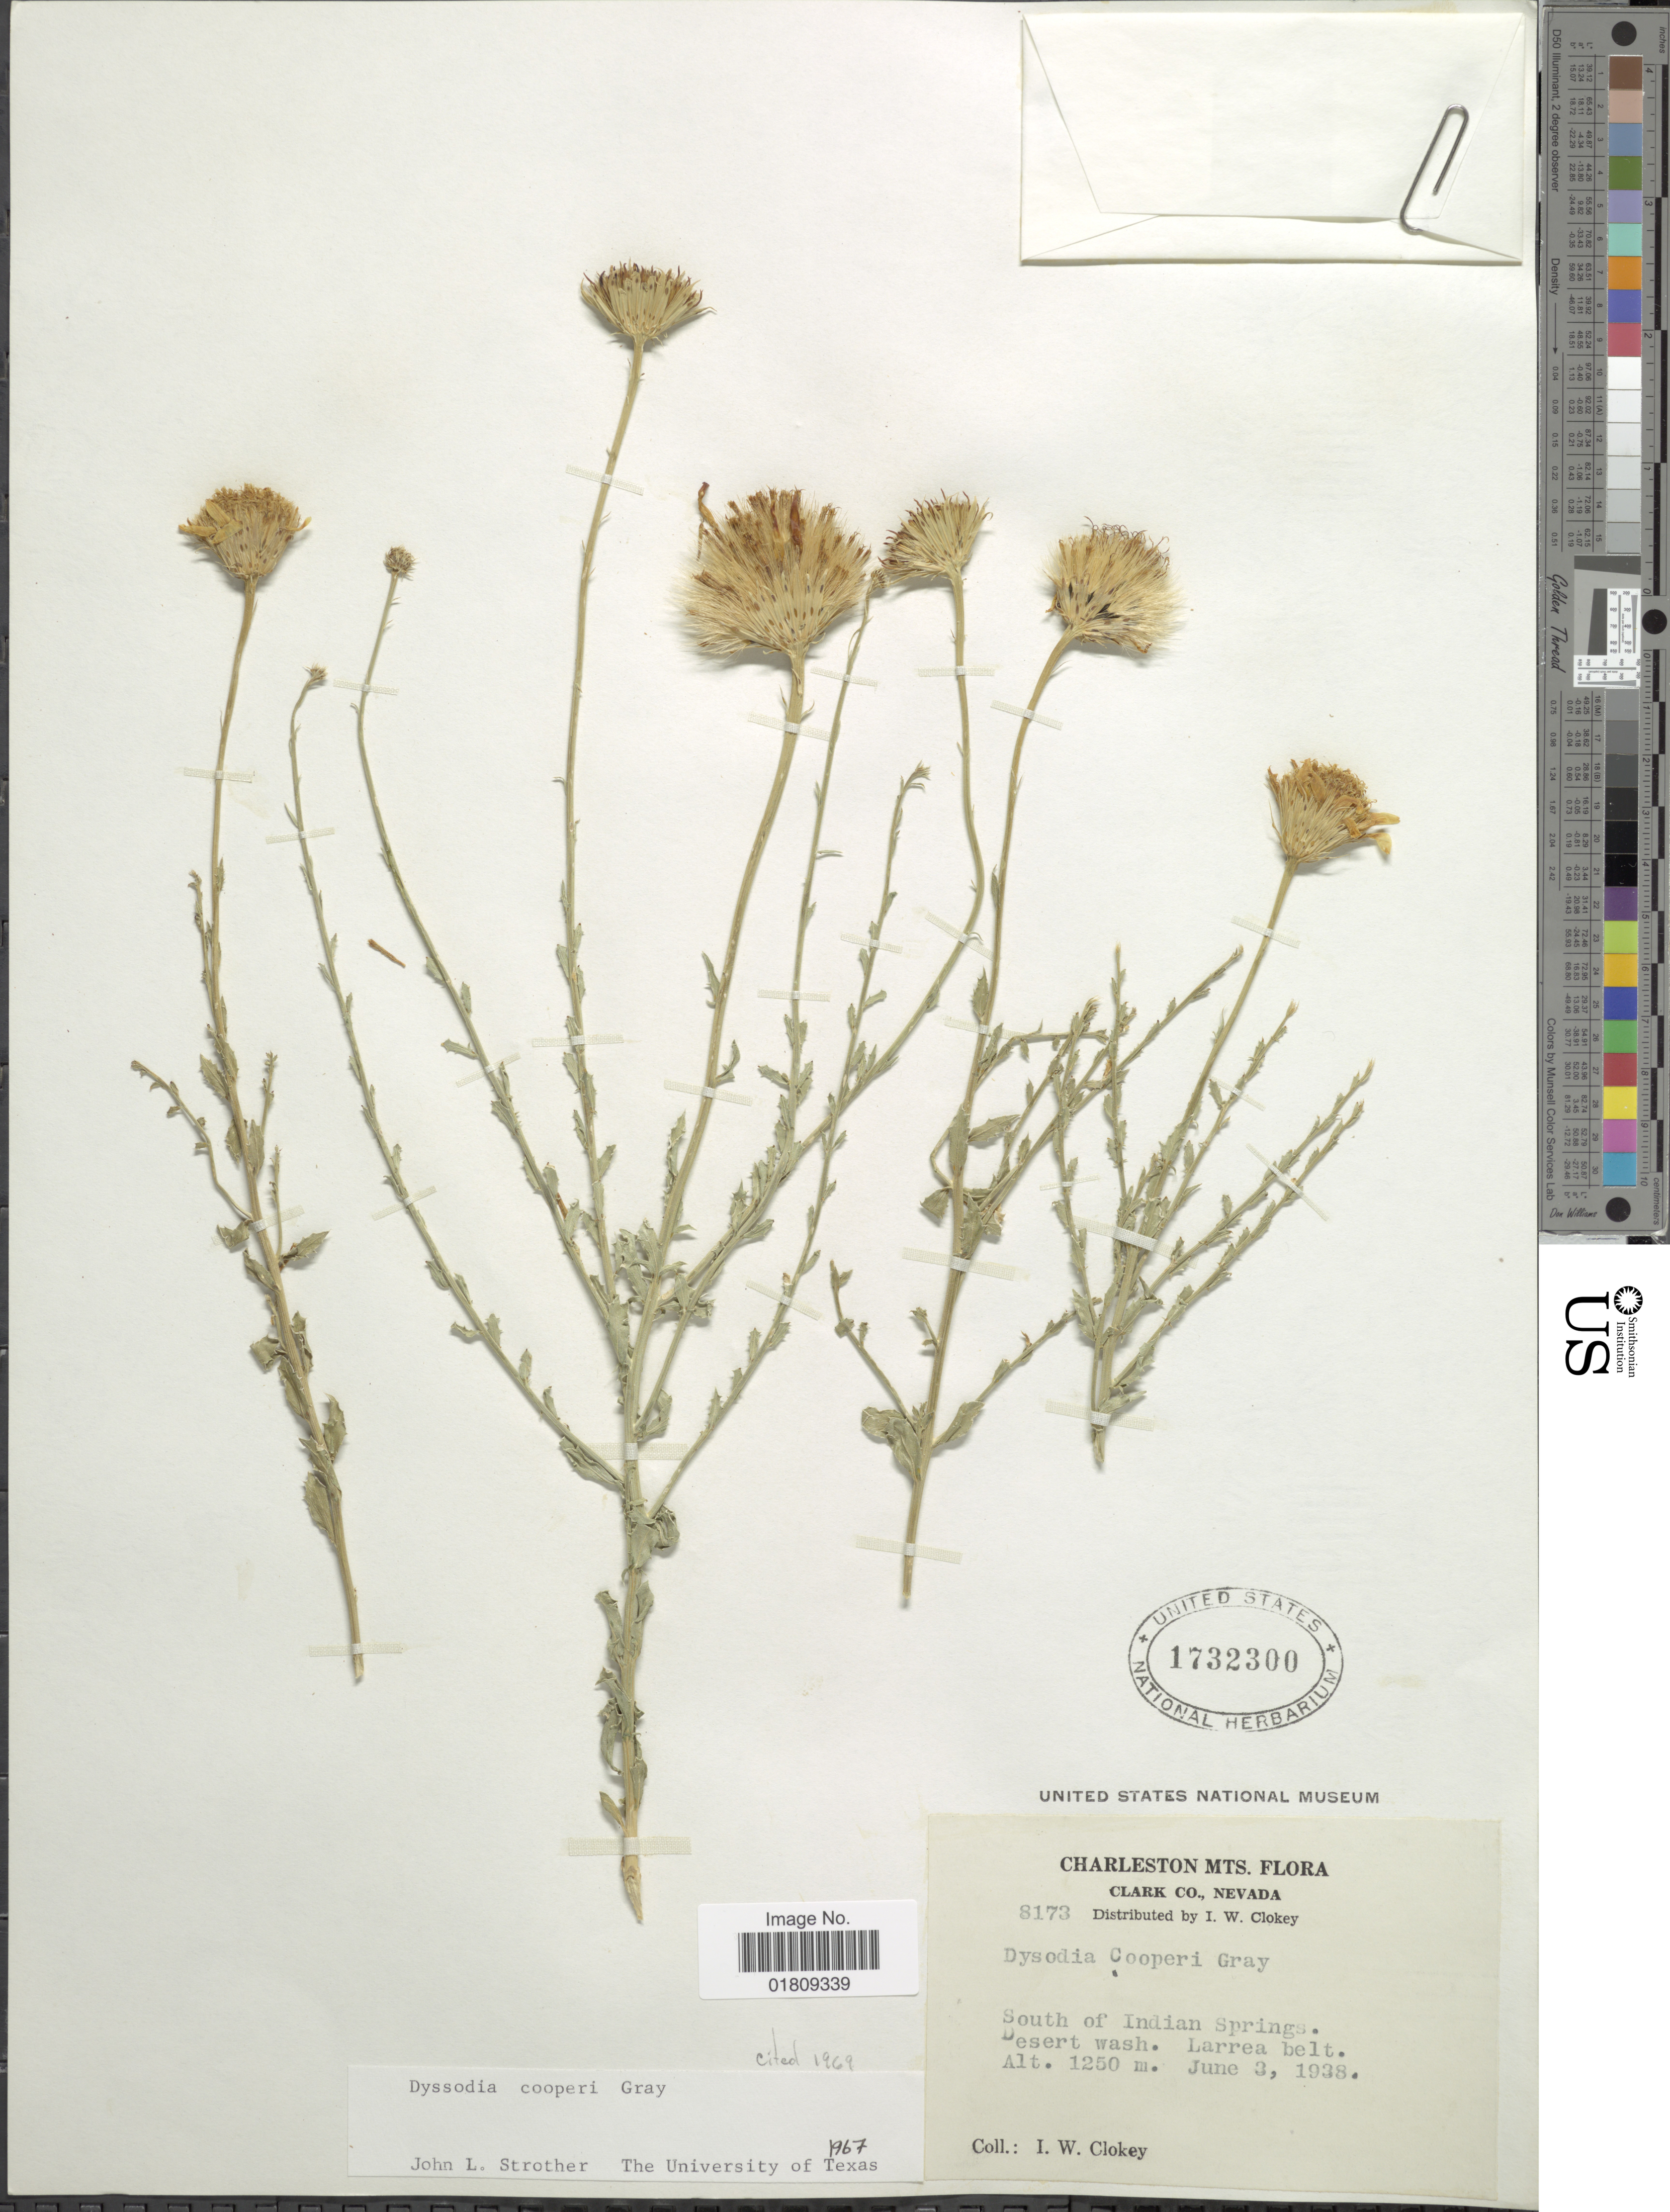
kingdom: Plantae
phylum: Tracheophyta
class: Magnoliopsida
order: Asterales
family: Asteraceae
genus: Dyssodia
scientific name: Dyssodia cooperi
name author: A. Gray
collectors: I. W. Clokey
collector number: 8173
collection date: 1938-06-03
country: United States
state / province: Nevada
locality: Charleston Mts., Clark Co., south of Indian Springs, Desert. wash. Larrea belt.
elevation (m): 1250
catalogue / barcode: US 1732300